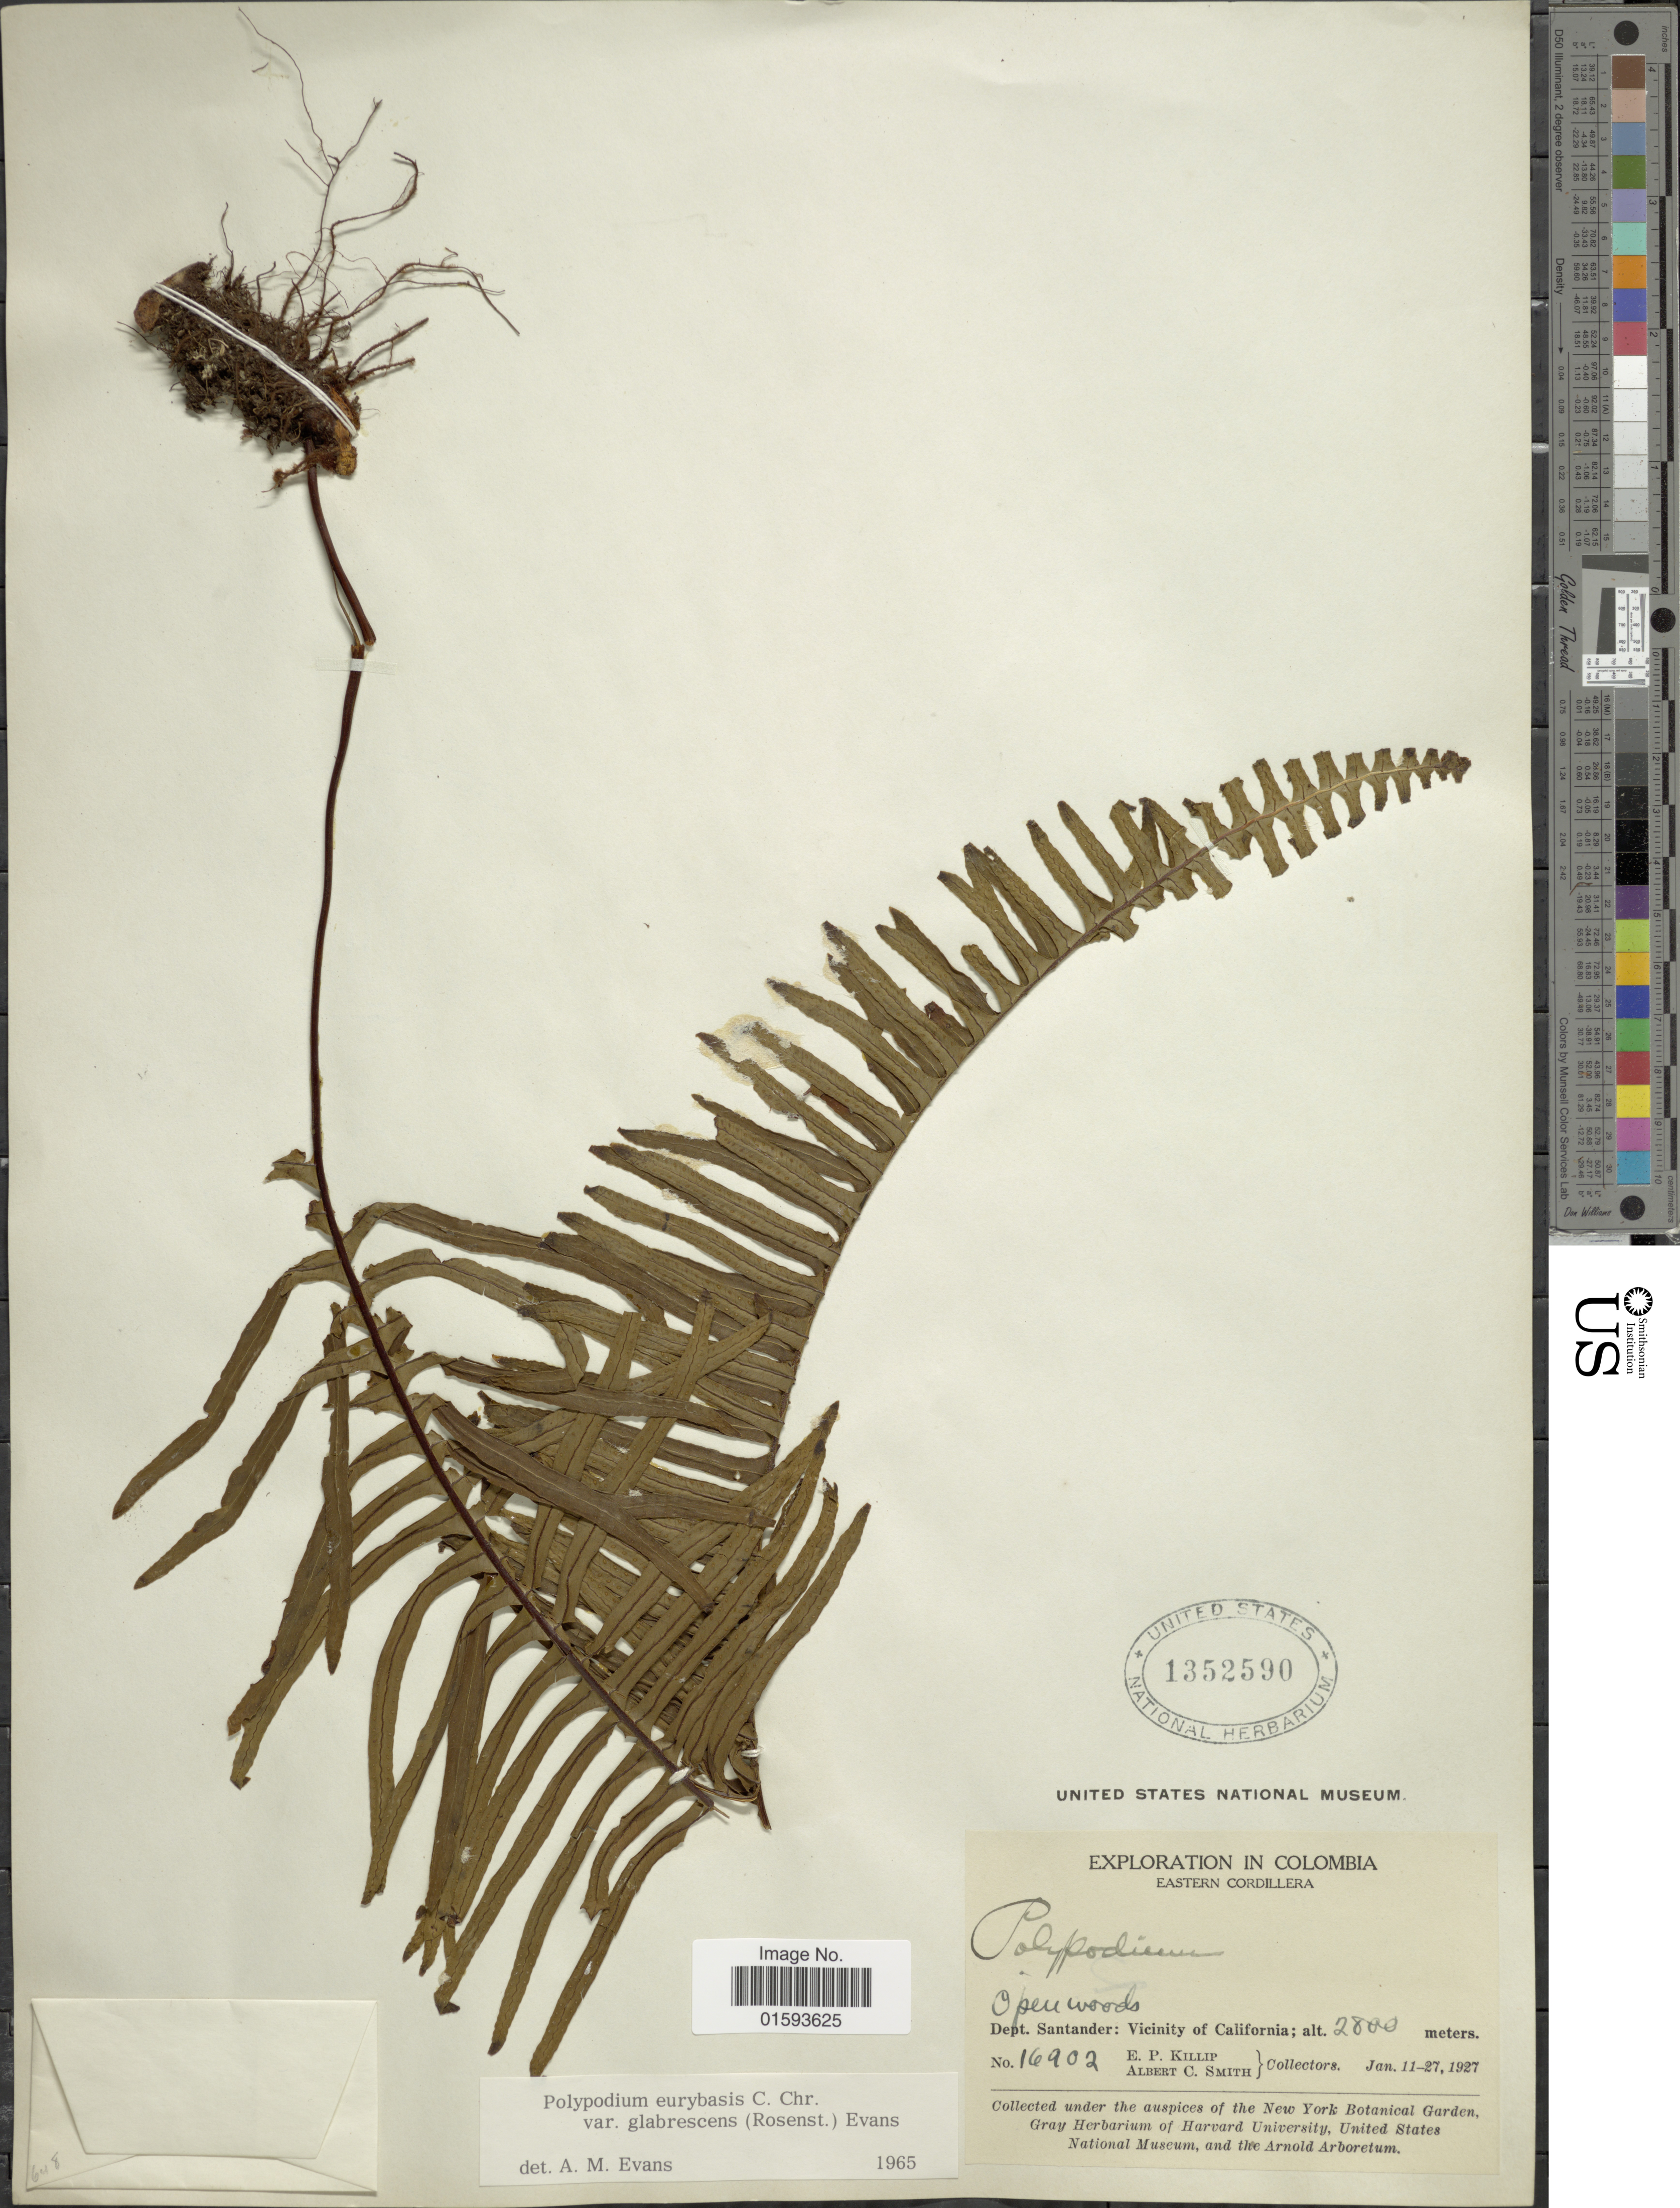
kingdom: Plantae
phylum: Tracheophyta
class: Polypodiopsida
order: Polypodiales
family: Polypodiaceae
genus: Pecluma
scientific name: Pecluma eurybasis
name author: (C. Chr.) M.G. Price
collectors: E. P. Killip & A. C. Smith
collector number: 16902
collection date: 1927-01-11/1927-01-27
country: Colombia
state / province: Santander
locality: Eastern Cordillera, Vicinity of California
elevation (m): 2800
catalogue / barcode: US 1352590